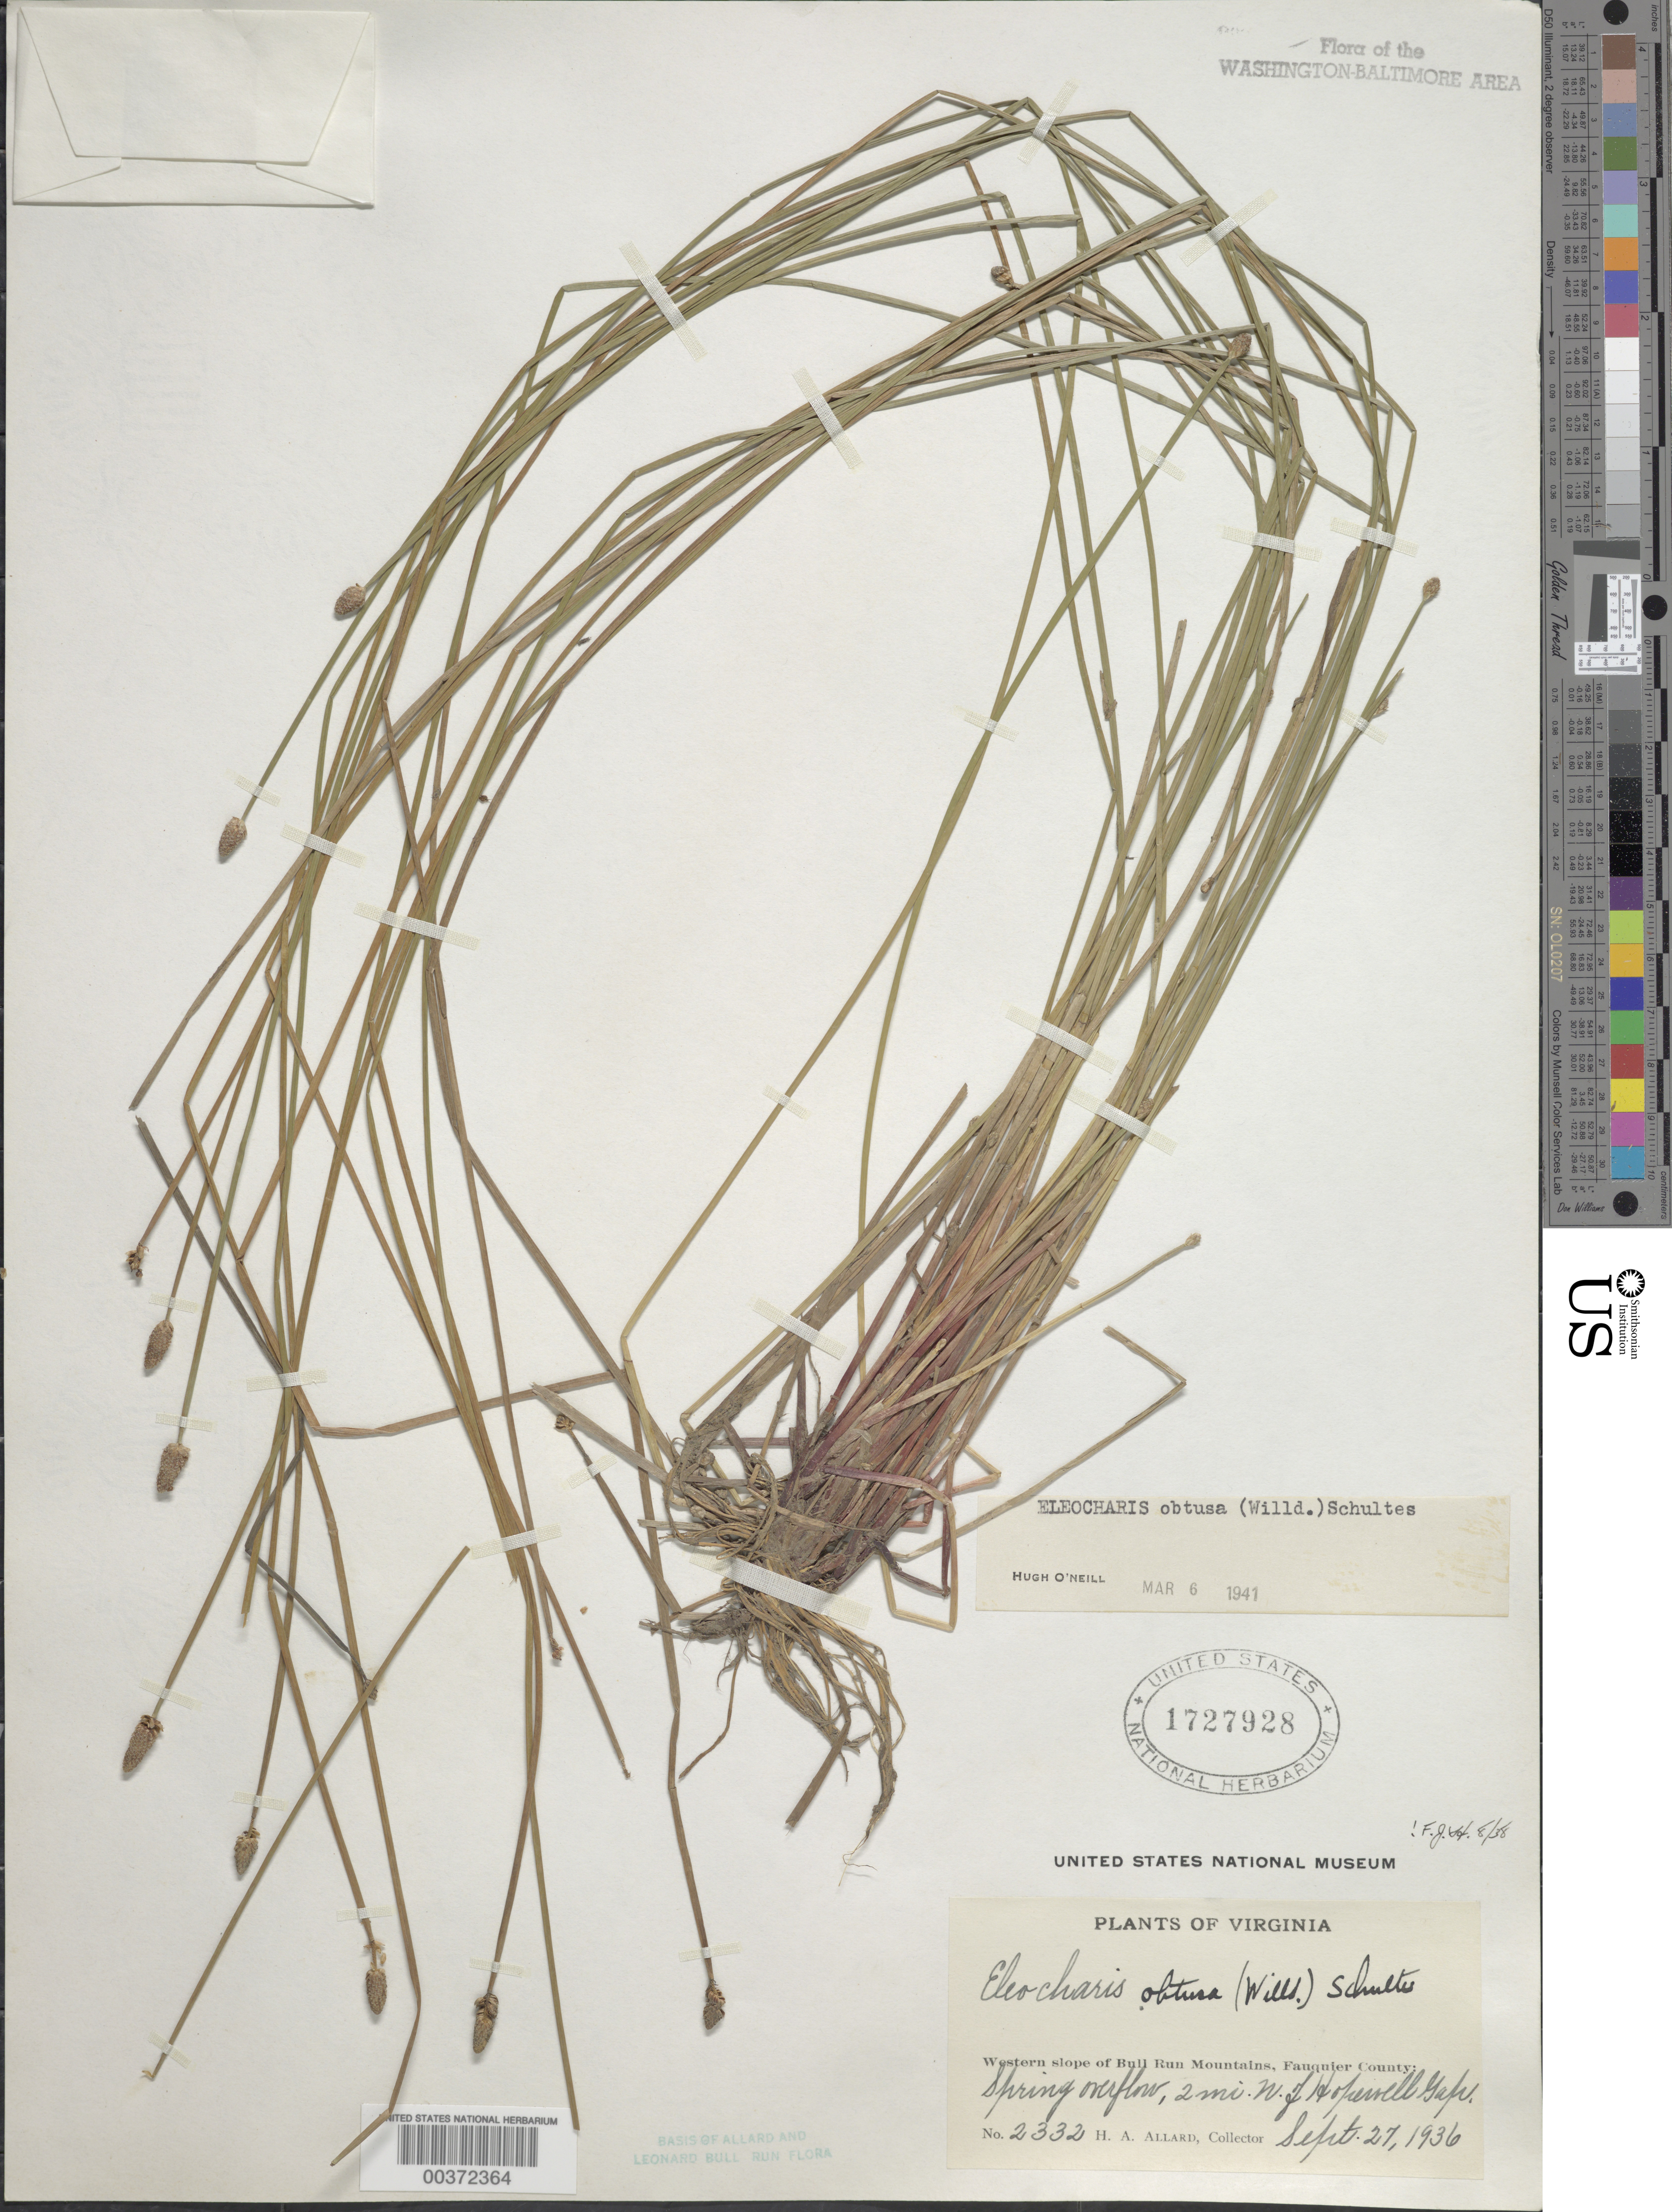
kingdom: Plantae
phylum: Tracheophyta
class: Liliopsida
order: Poales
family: Cyperaceae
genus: Eleocharis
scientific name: Eleocharis obtusa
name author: (Willd.) Schult.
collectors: H. A. Allard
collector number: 2332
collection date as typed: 27 Sep 1936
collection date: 1936-09-27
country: United States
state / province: Virginia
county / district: Fauquier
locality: N of Hopewell Gap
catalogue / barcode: US 1727928